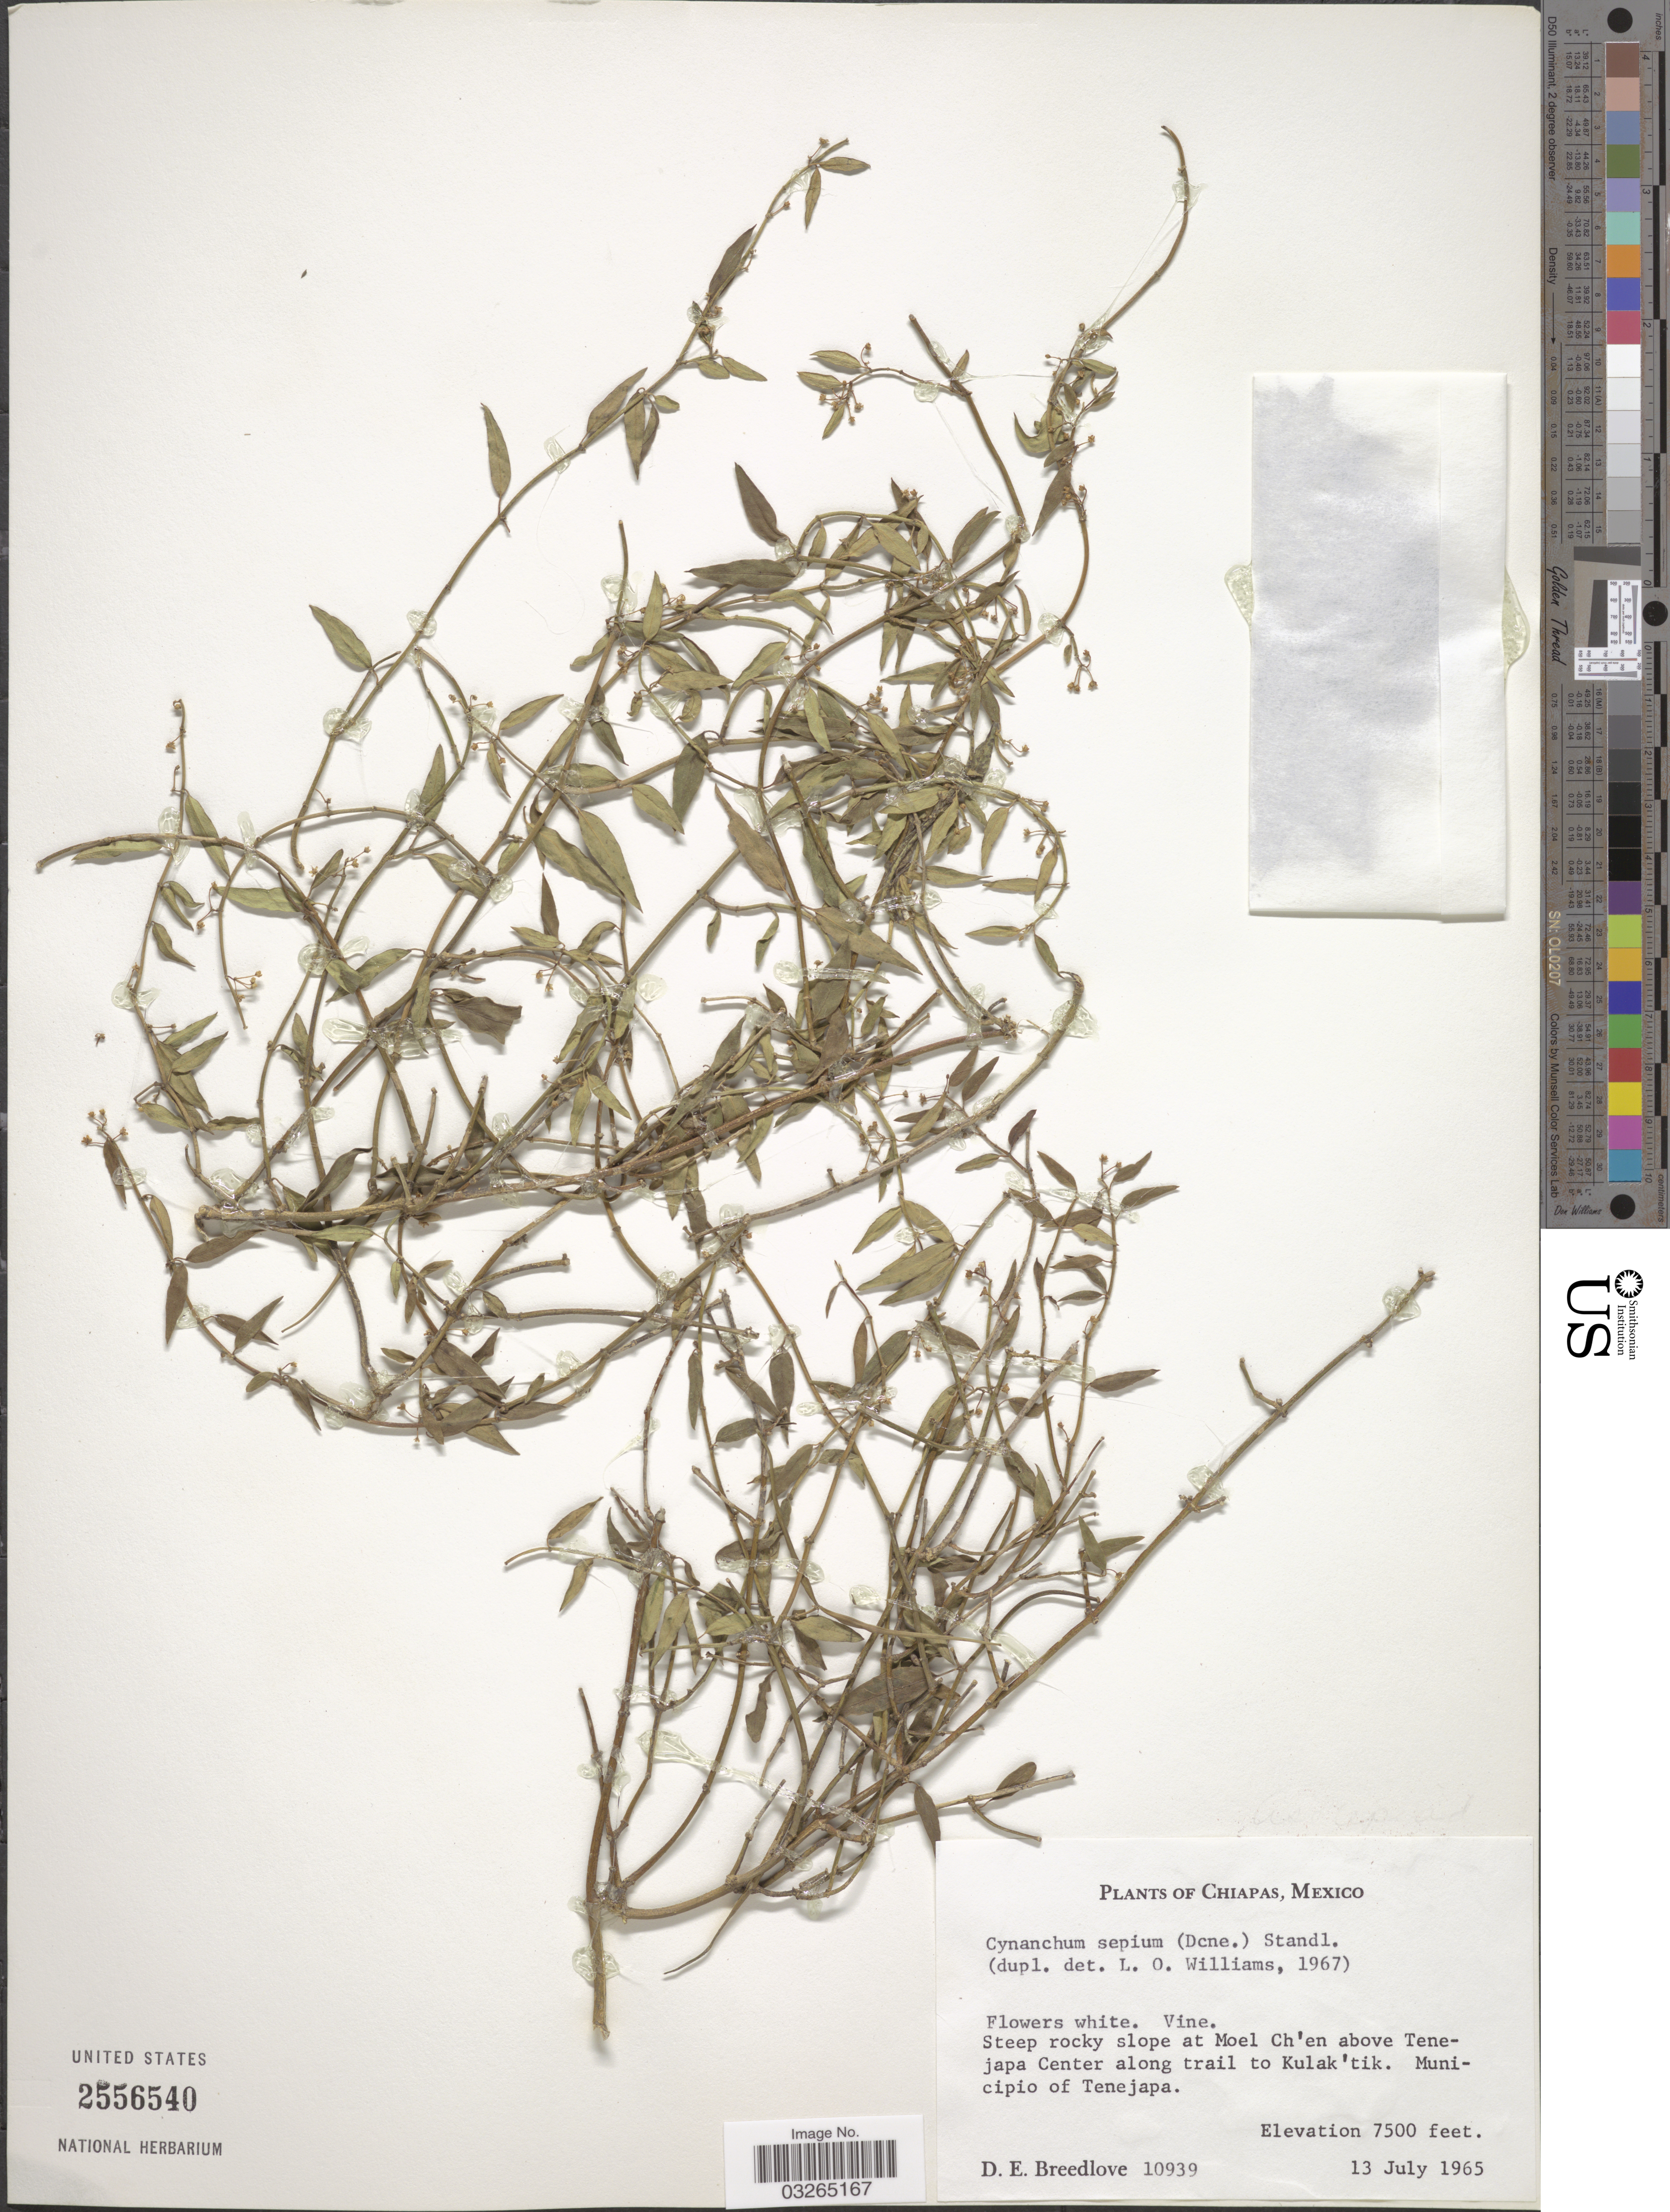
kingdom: Plantae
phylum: Tracheophyta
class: Magnoliopsida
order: Gentianales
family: Apocynaceae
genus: Vincetoxicum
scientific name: Vincetoxicum sepium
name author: Decne.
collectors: D. E. Breedlove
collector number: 10939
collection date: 1965-07-13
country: Mexico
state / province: Chiapas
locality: Steep rocky slope at Moel Ch'en above Tenejapa Center along trail to Kulak'tik. Municipio of Tenejapa.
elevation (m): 2286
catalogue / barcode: US 2556540